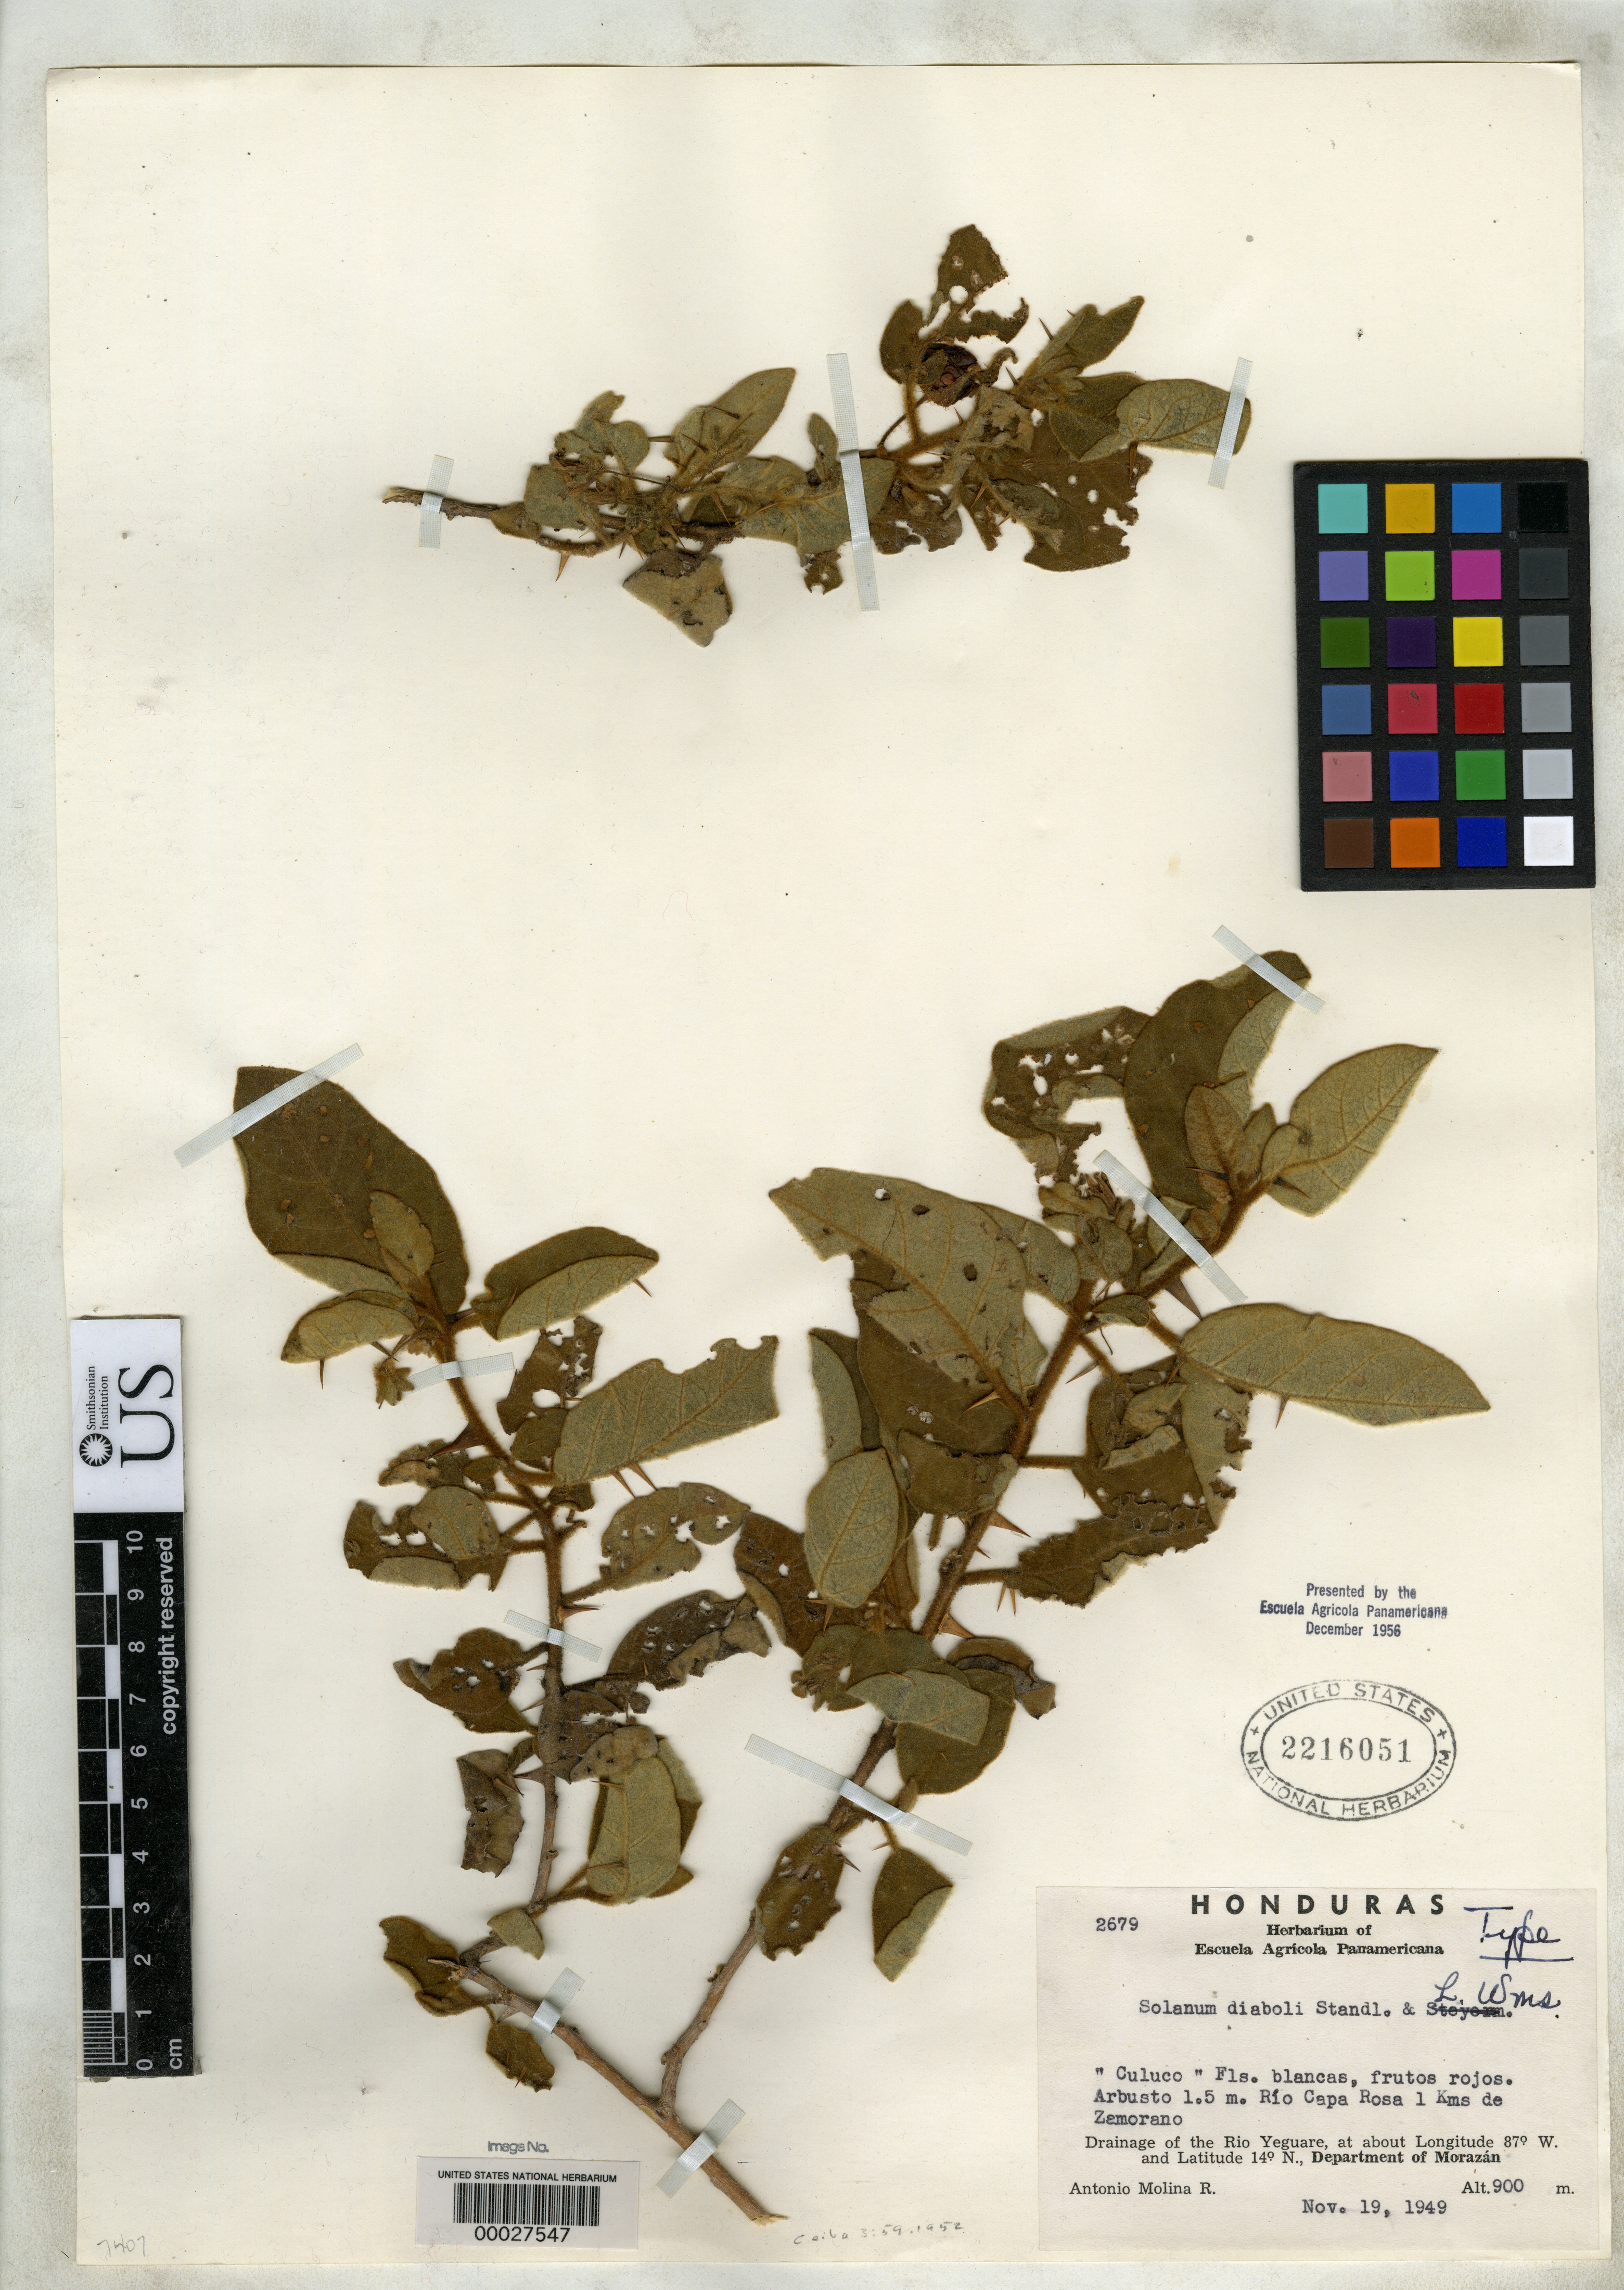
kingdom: Plantae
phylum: Tracheophyta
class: Magnoliopsida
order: Solanales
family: Solanaceae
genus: Solanum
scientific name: Solanum diaboli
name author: Standl. & Steyerm.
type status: Holotype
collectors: A. Molina R.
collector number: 2679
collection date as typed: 19 Nov 1949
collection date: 1949-11-19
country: Honduras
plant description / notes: "Presented by the Escuela Agricola Panamericana December 1956." Holotype, transferred from EAP to US (see Dorr et al. 2009, Taxon 58: 993-1001).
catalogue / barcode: US 2216051